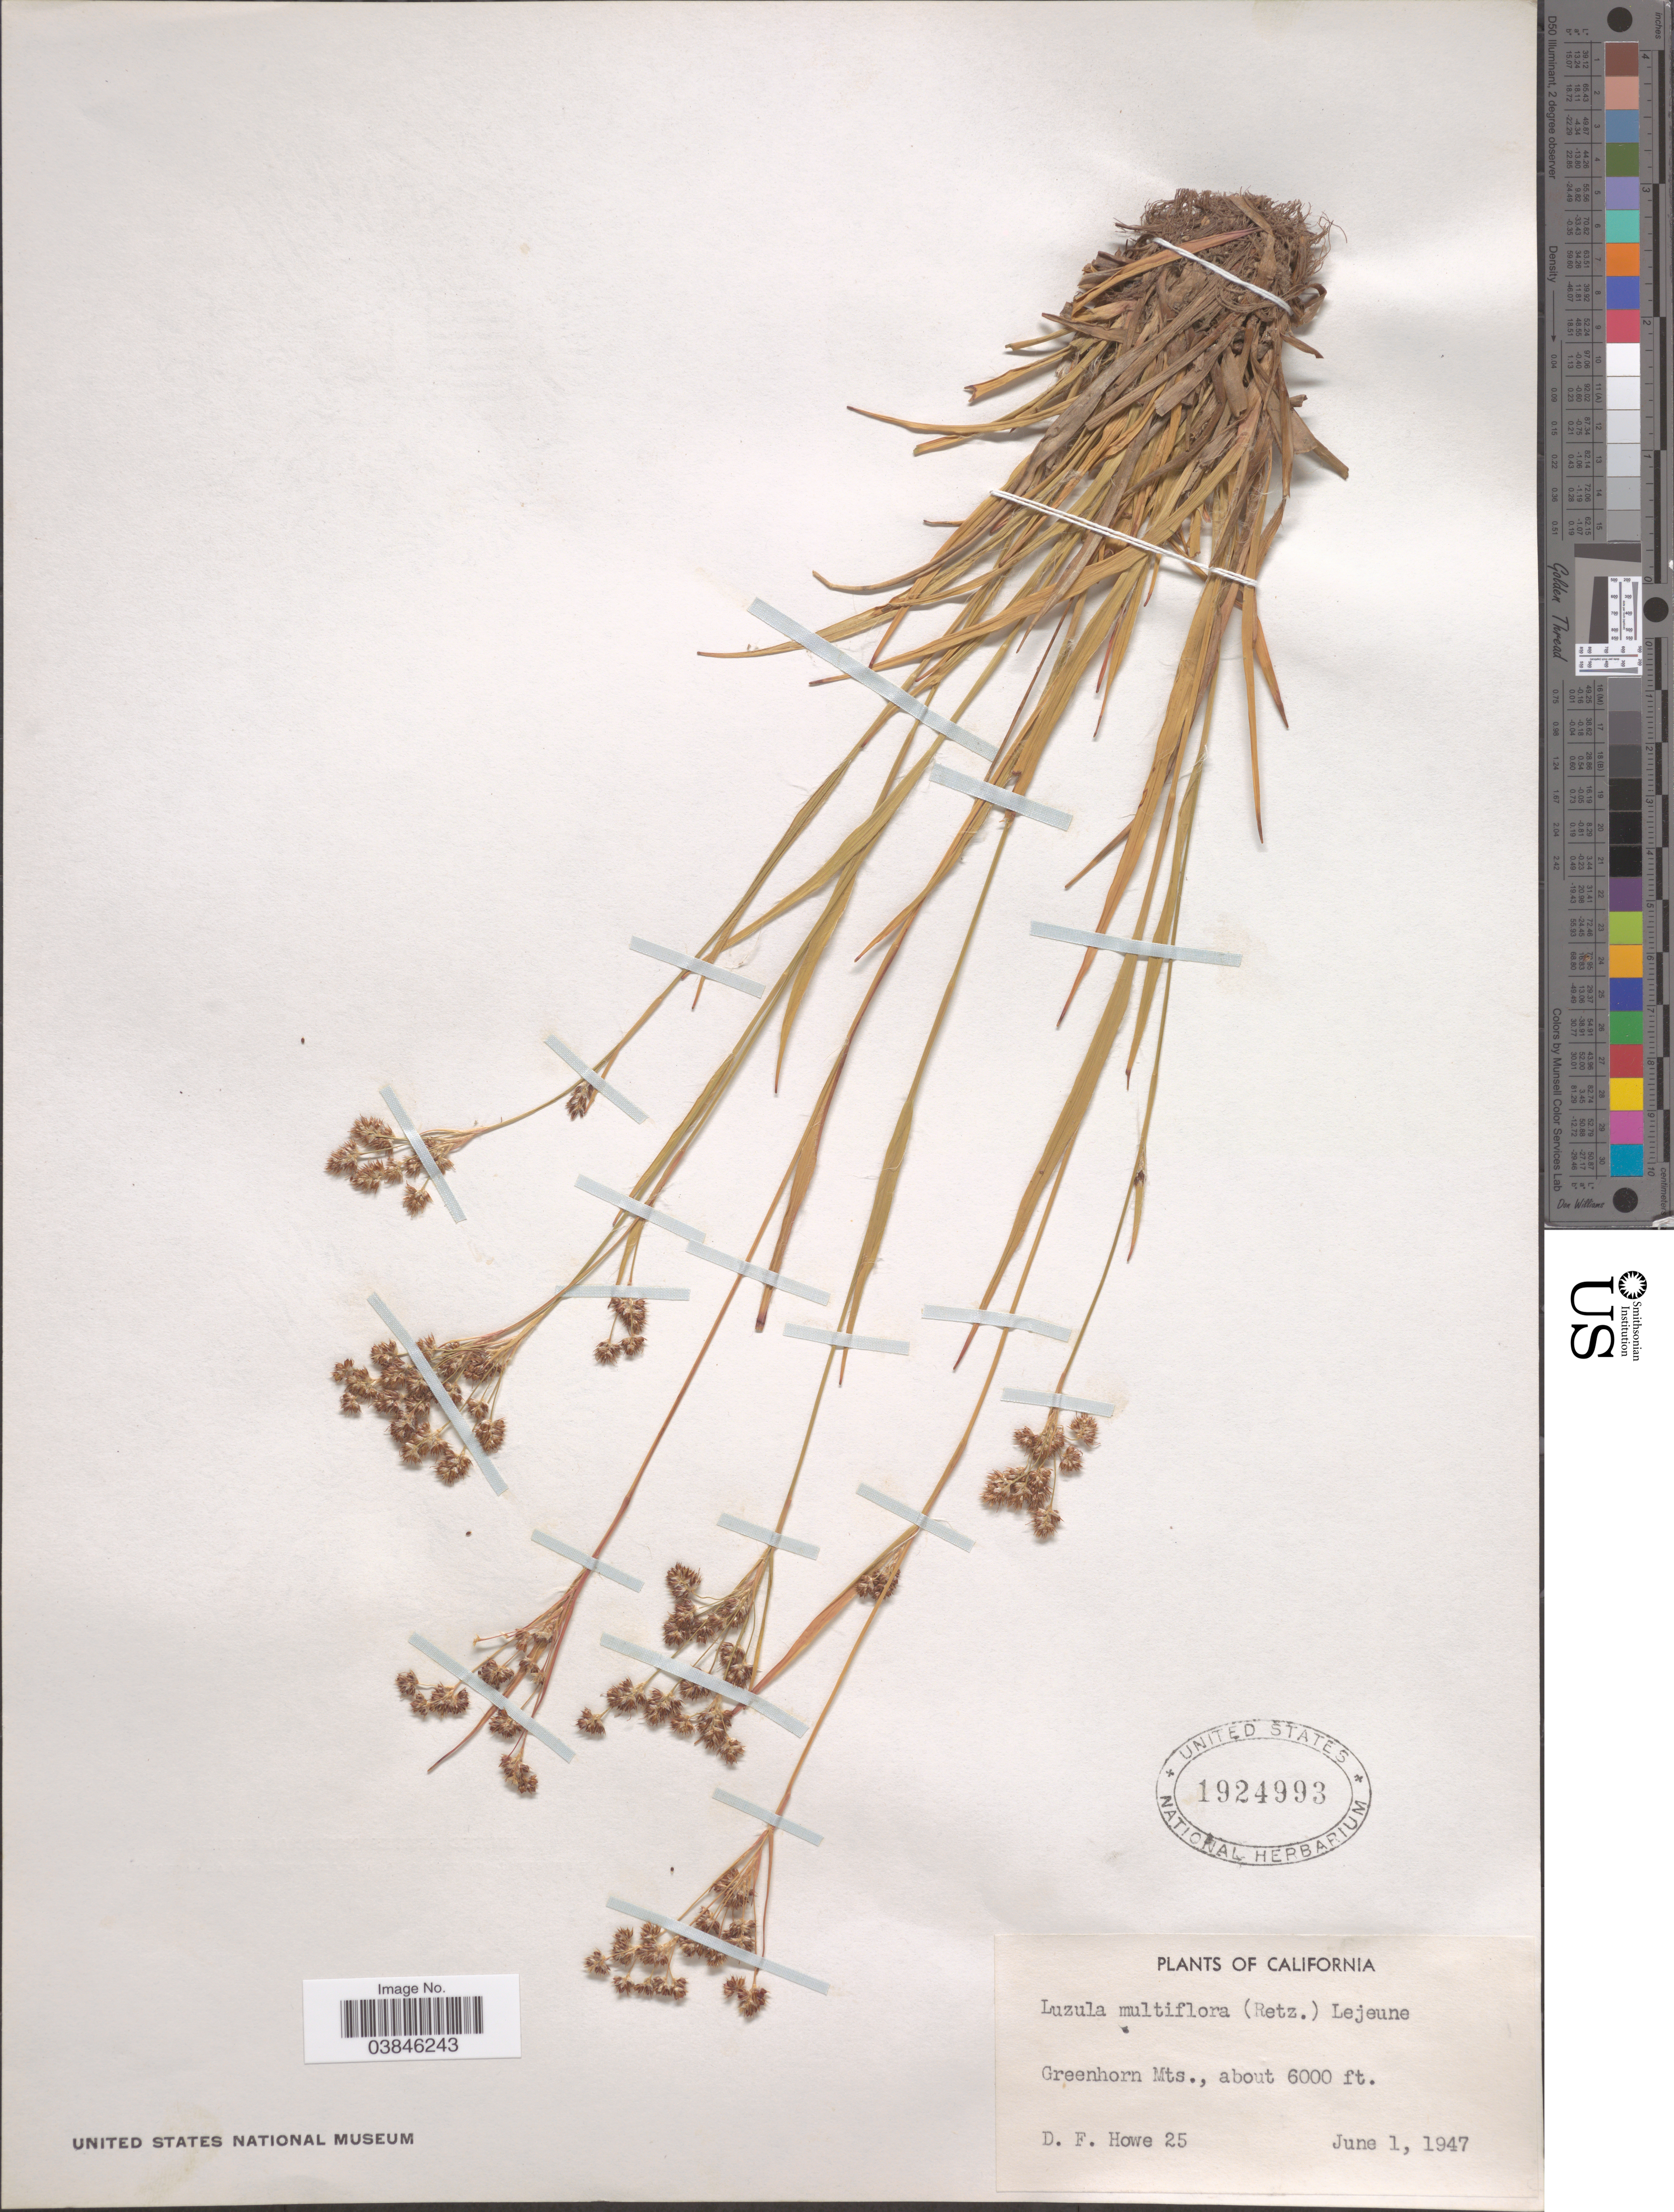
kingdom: Plantae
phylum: Tracheophyta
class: Liliopsida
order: Poales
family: Juncaceae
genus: Luzula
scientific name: Luzula multiflora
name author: (Ehrh.) Lej.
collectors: D. Howe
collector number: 25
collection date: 1947-06-01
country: United States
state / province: California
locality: Greenhorn Mts.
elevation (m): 1829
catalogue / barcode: US 1924993